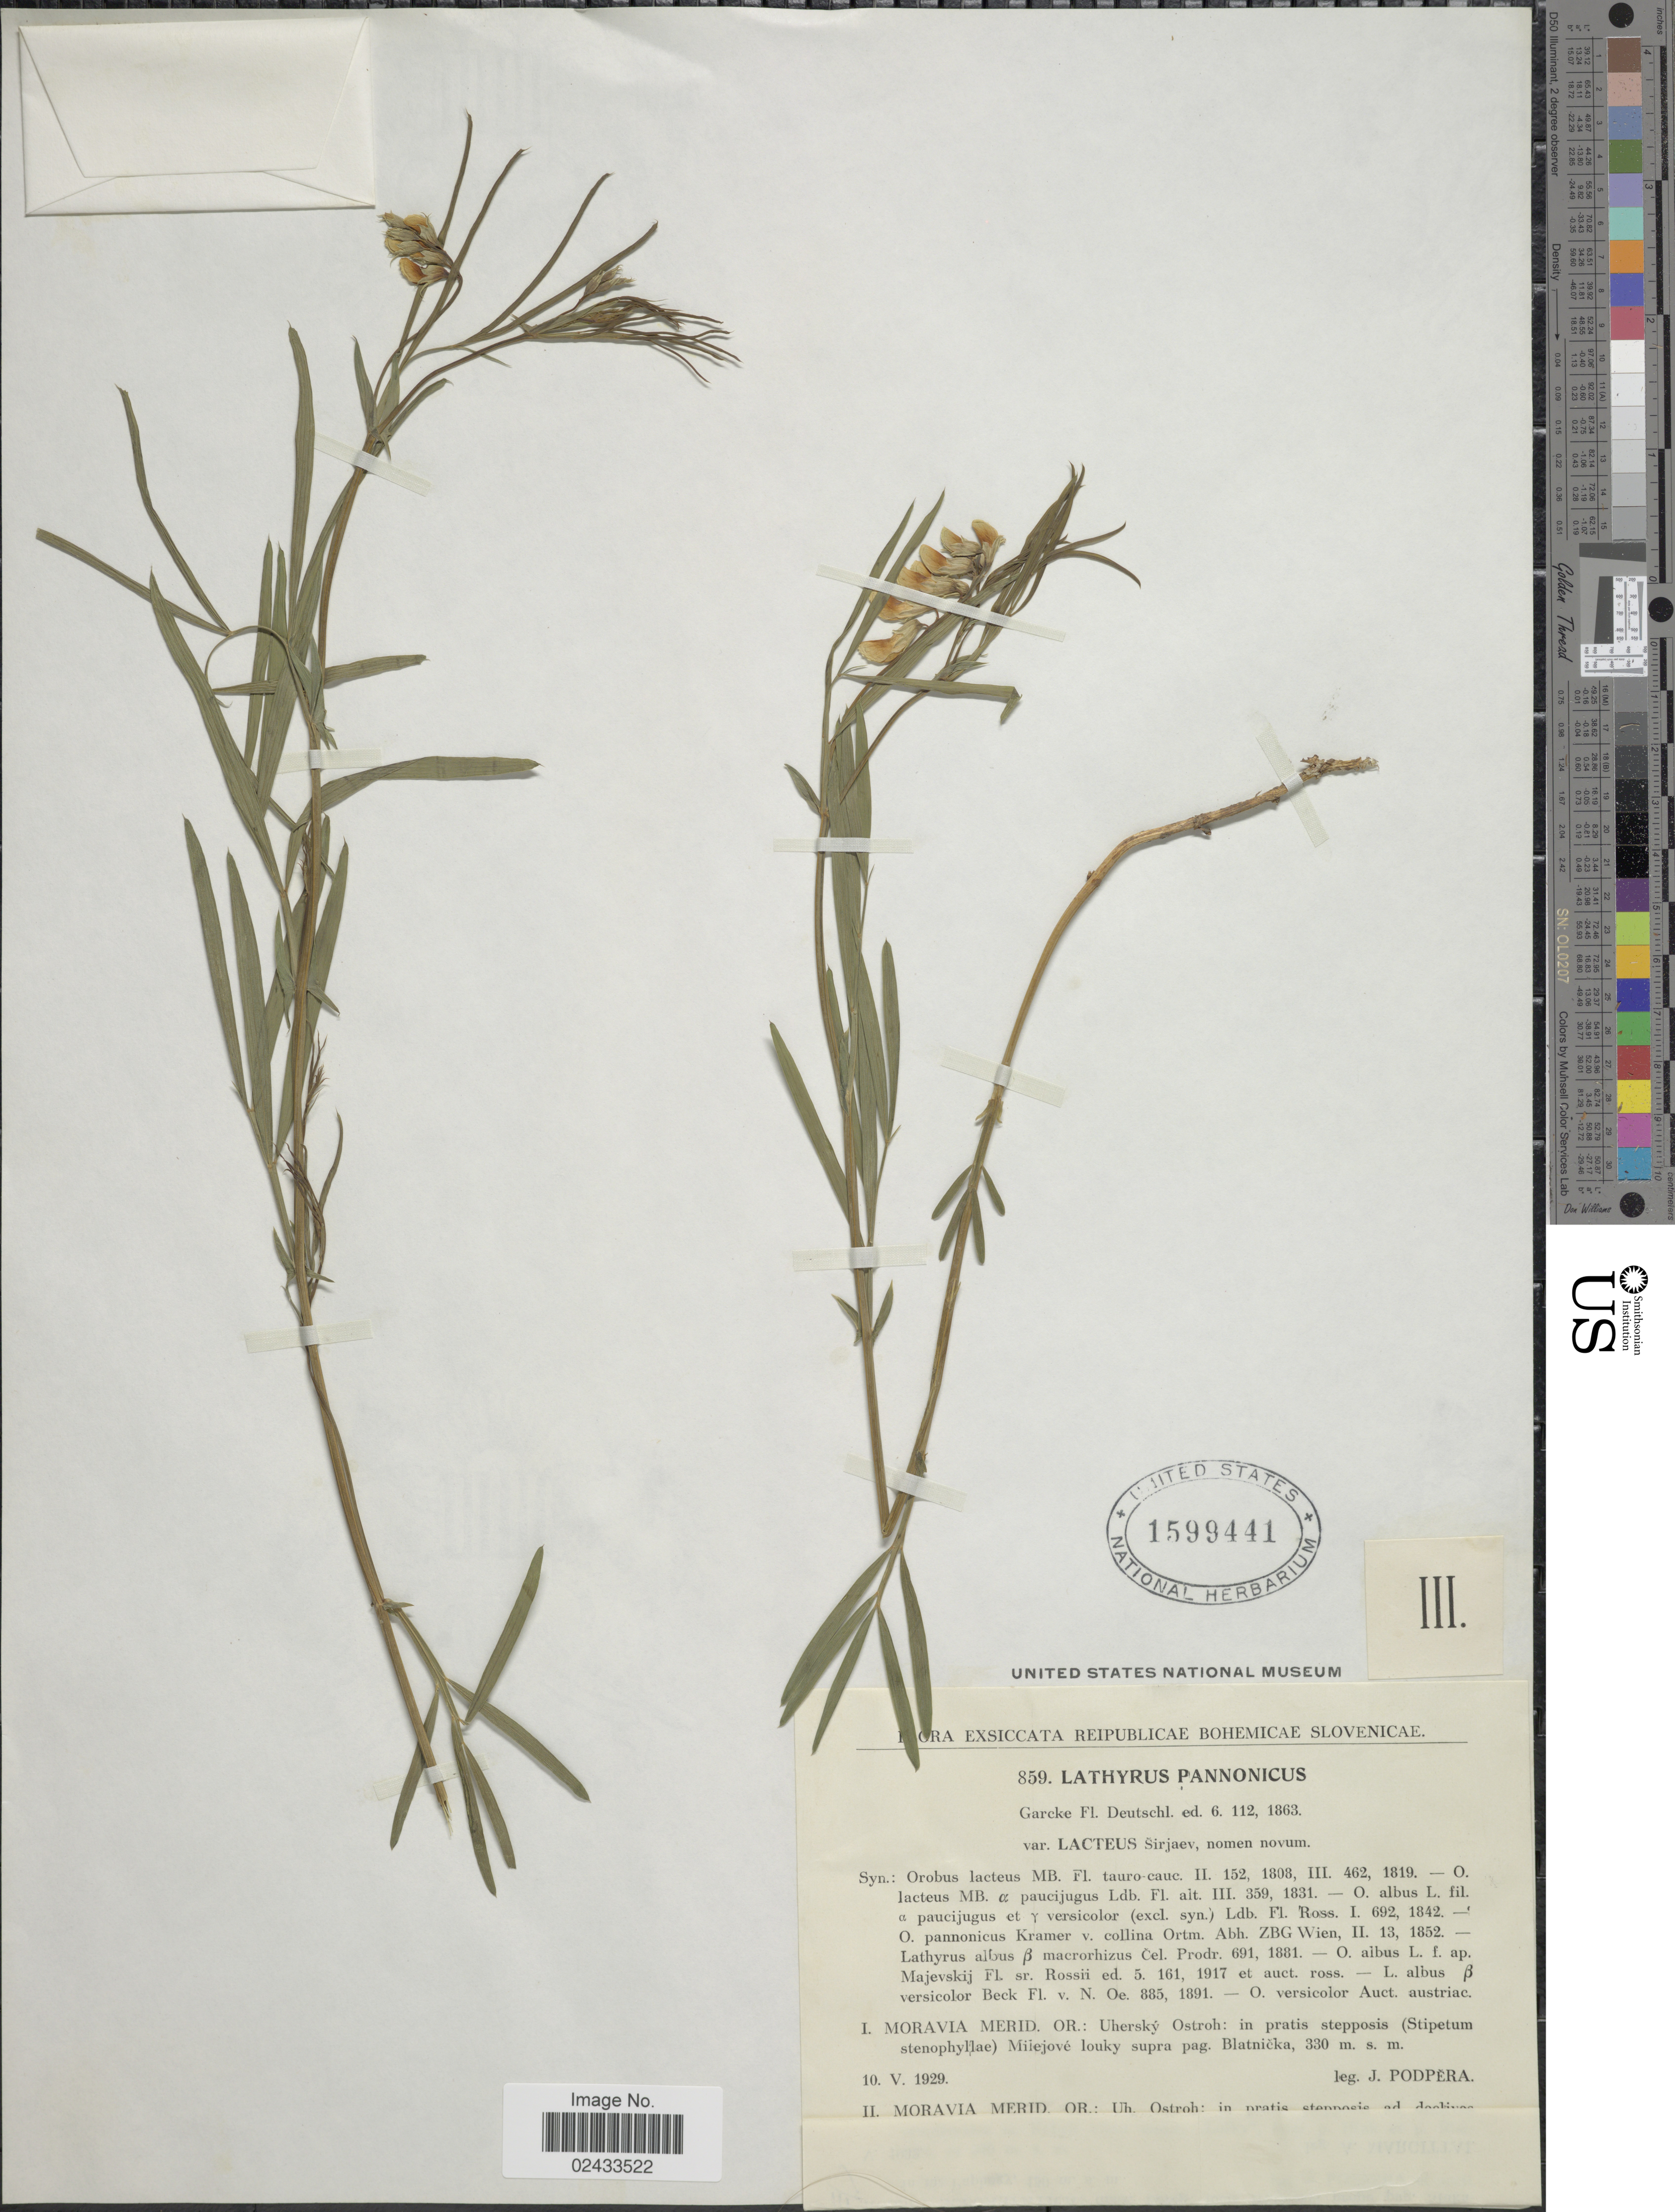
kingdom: Plantae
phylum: Tracheophyta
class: Magnoliopsida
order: Fabales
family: Fabaceae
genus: Lathyrus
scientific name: Lathyrus pannonicus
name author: (Jacq.) Garcke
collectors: J. Podpera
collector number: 859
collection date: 1929-05-10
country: Czechia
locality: Reipublicae Bohemicae Slovenicae, Moravia merid. or: Uhersky Ostroh: in pratis Stepposis (Stipetum stenophyllae) Millejove Louky supra pag, Blatnicka.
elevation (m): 330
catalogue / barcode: US 1599441